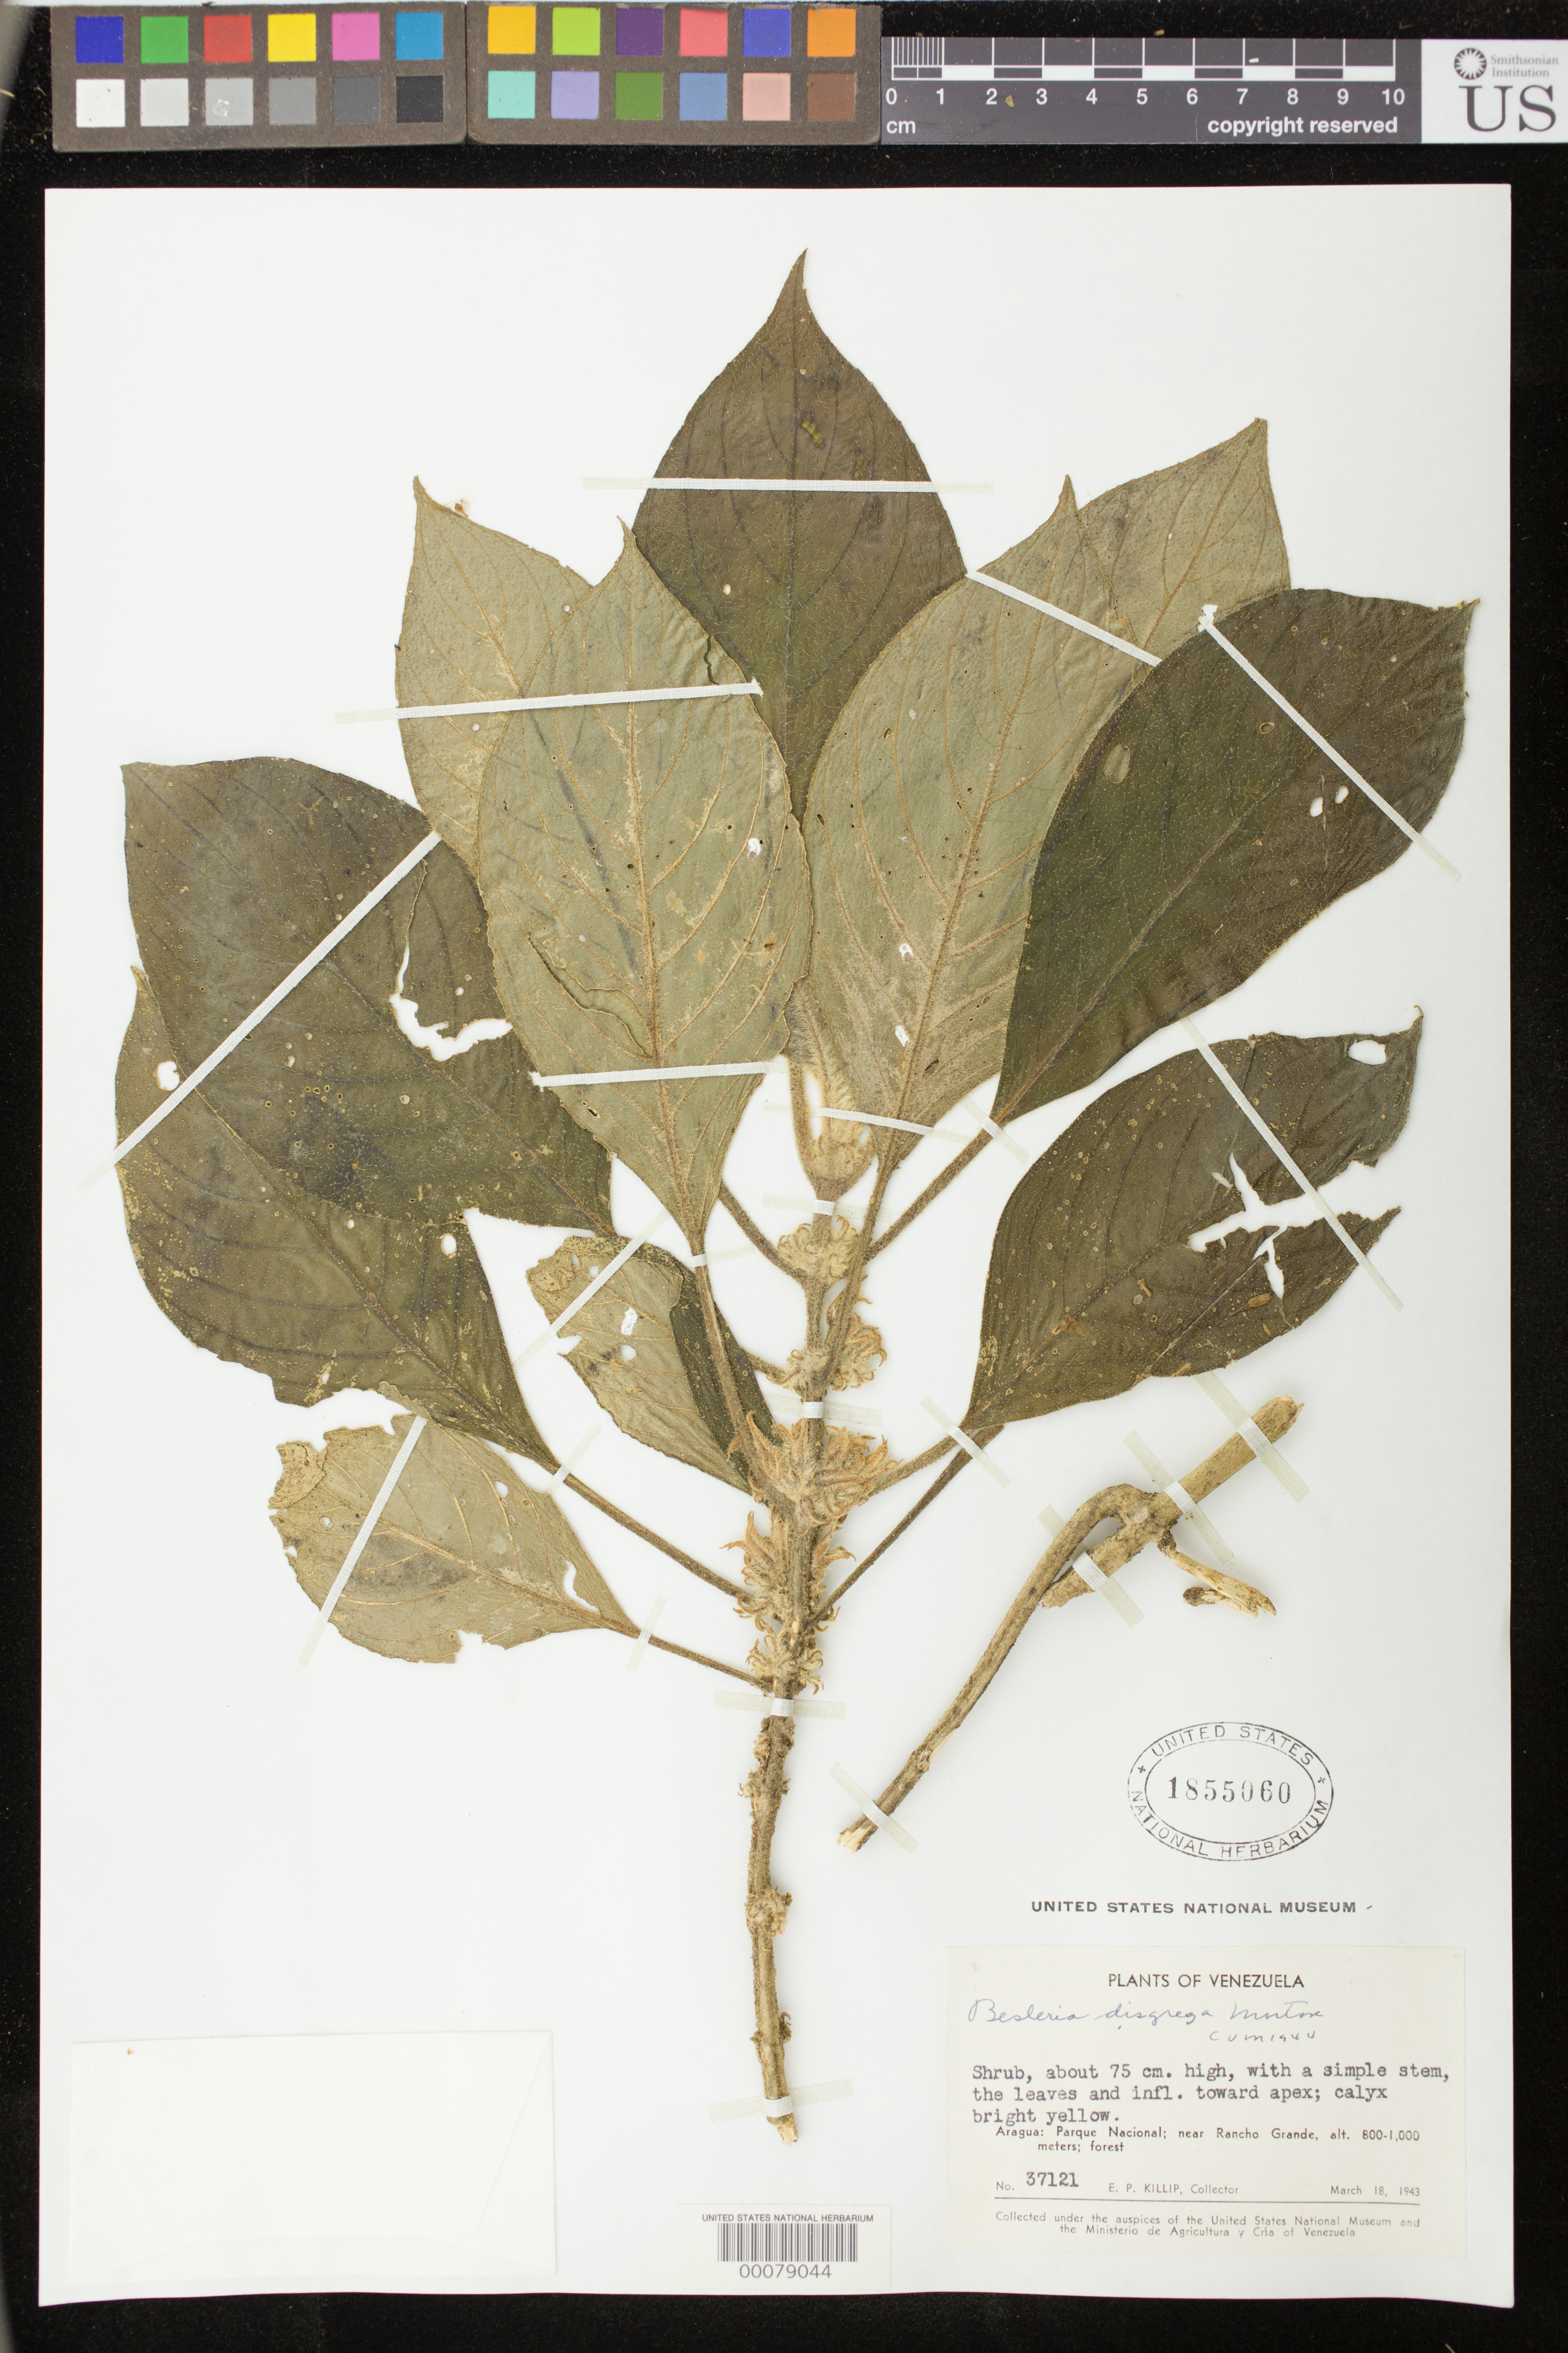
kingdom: Plantae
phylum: Tracheophyta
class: Magnoliopsida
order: Lamiales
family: Gesneriaceae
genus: Besleria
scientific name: Besleria disgrega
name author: C.V. Morton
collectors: E. P. Killip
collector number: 37121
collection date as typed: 18 Mar 1943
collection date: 1943-03-18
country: Venezuela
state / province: Aragua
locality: Parque Nacional, near Rancho Grande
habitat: Forest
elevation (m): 800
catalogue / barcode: US 1855060